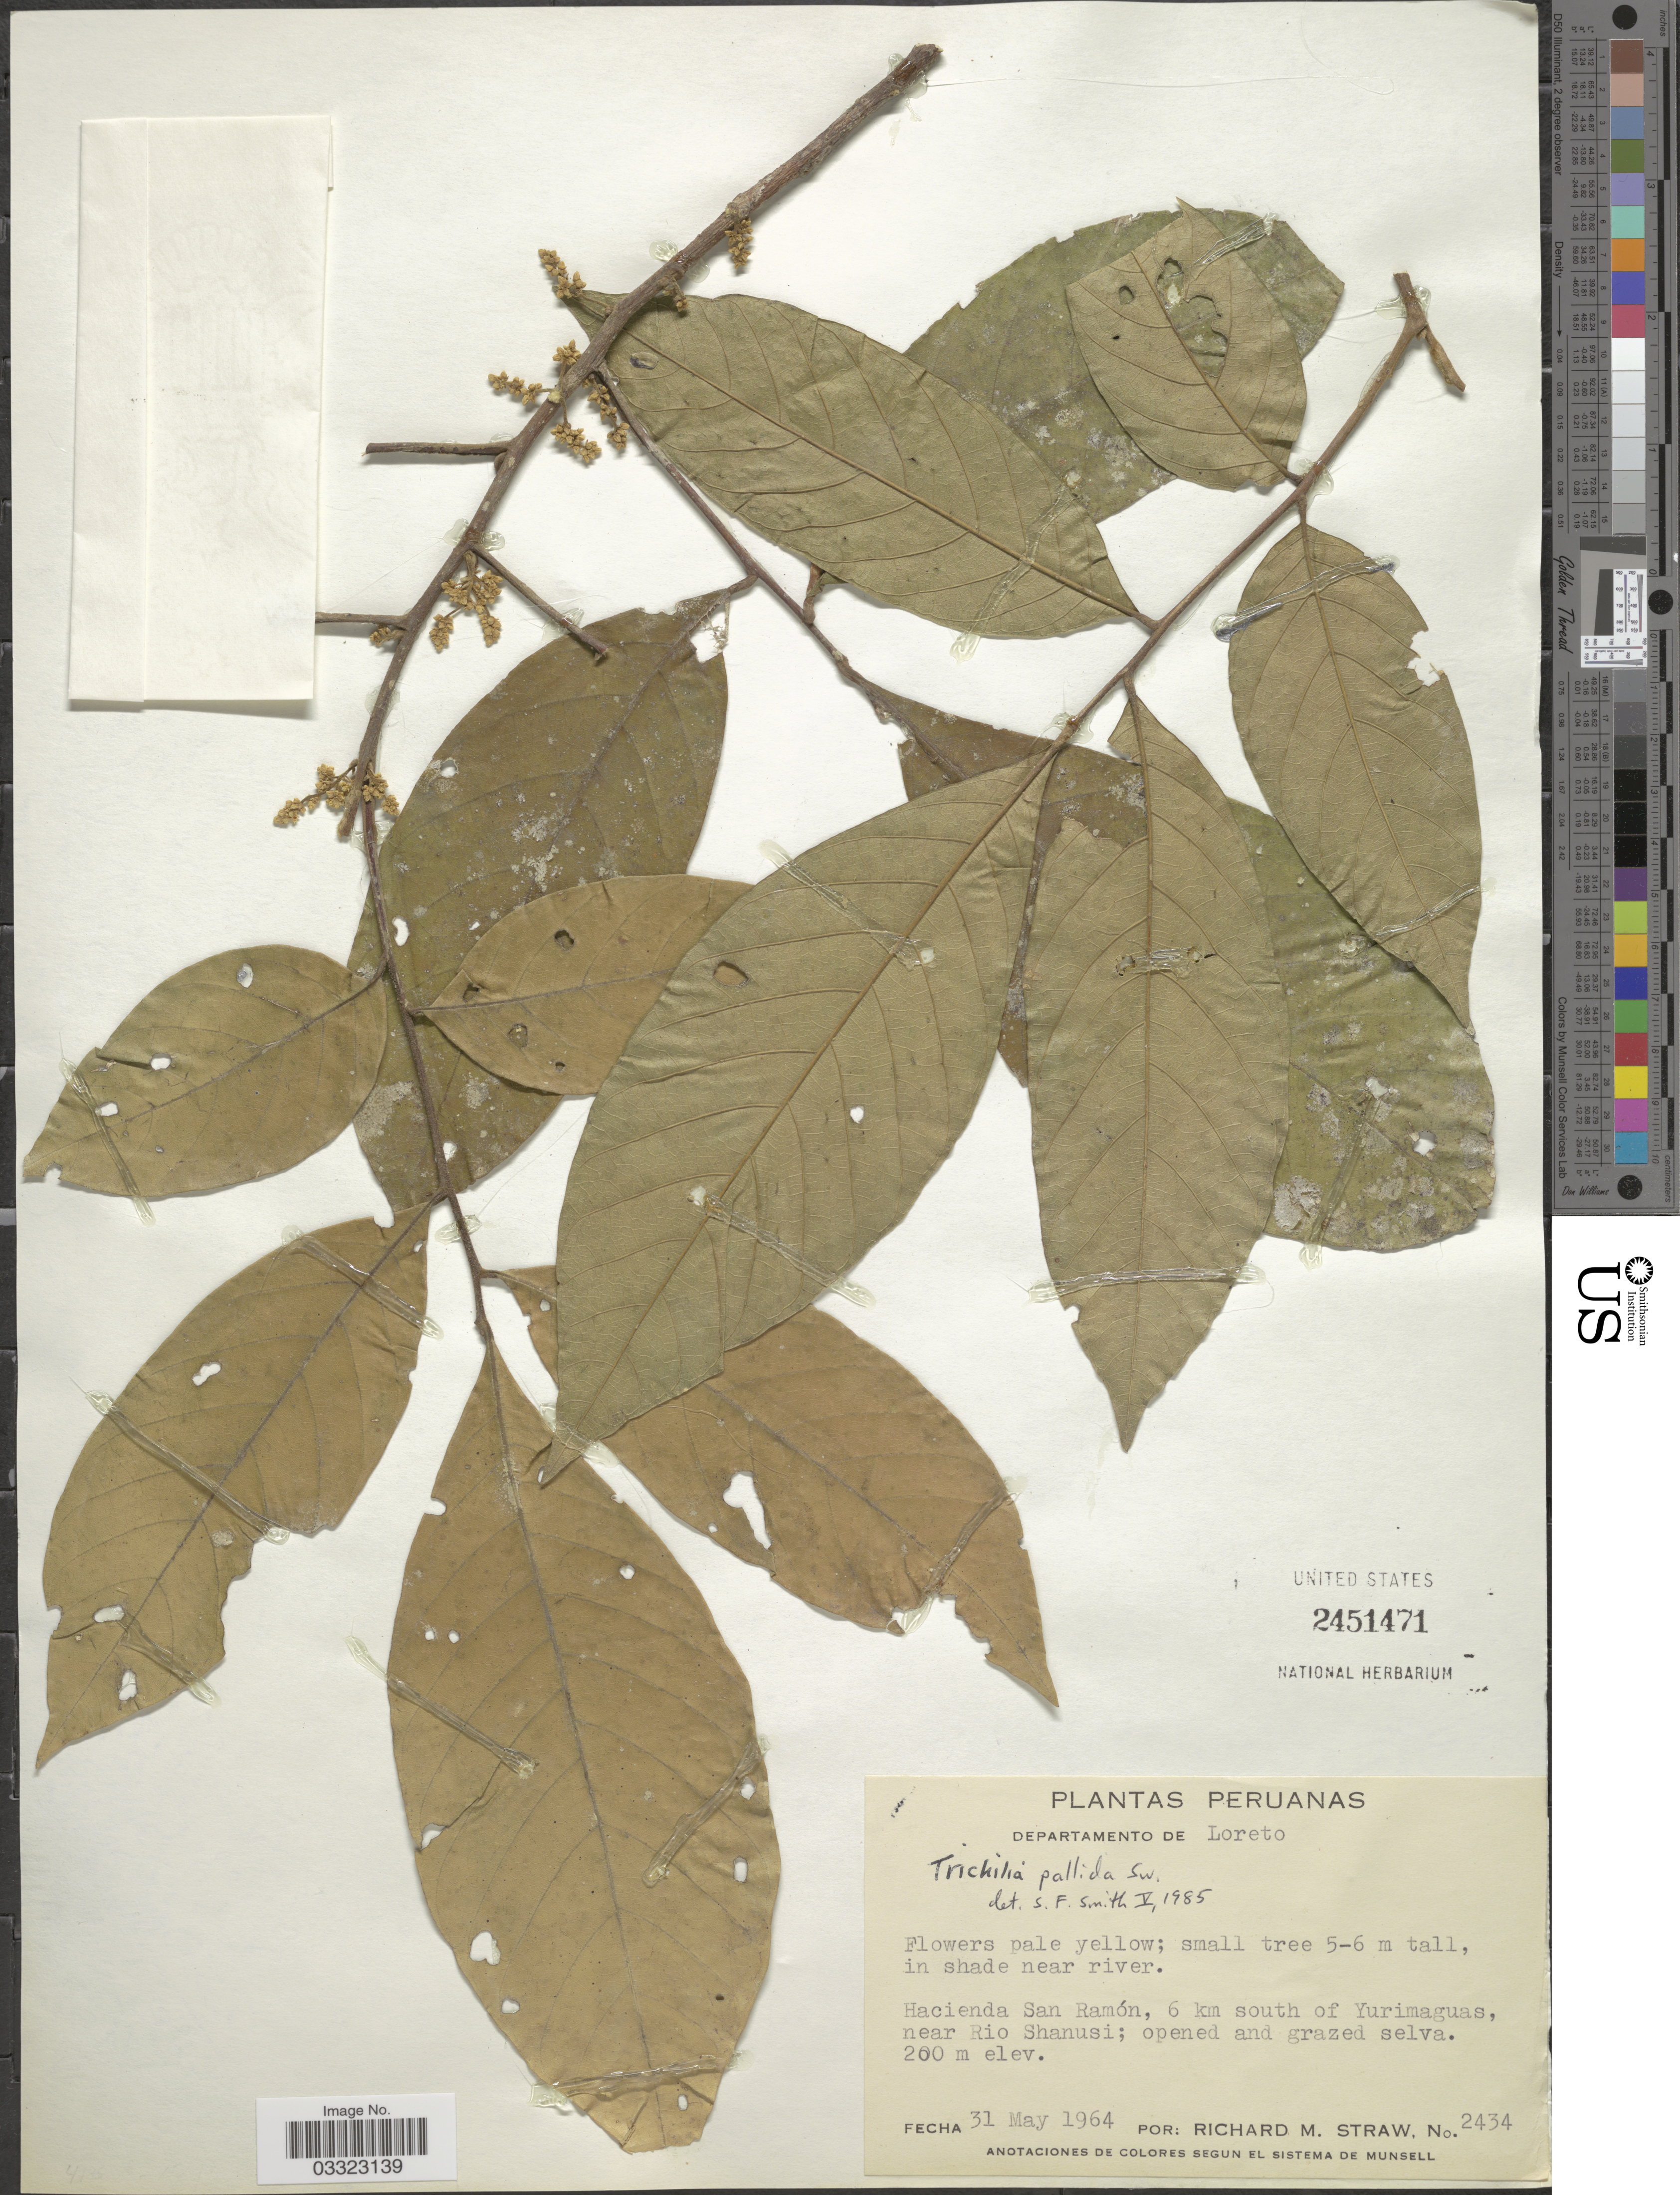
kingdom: Plantae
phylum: Tracheophyta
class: Magnoliopsida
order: Sapindales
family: Meliaceae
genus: Trichilia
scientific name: Trichilia pallida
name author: Sw.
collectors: R. M. Straw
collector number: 2434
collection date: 1964-05-31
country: Peru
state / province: Loreto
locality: Departamento de Loreto. Hacienda San Ramón, 6 km south of Yurimaguas, near Rio Shanusi.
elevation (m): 200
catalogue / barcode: US 2451471